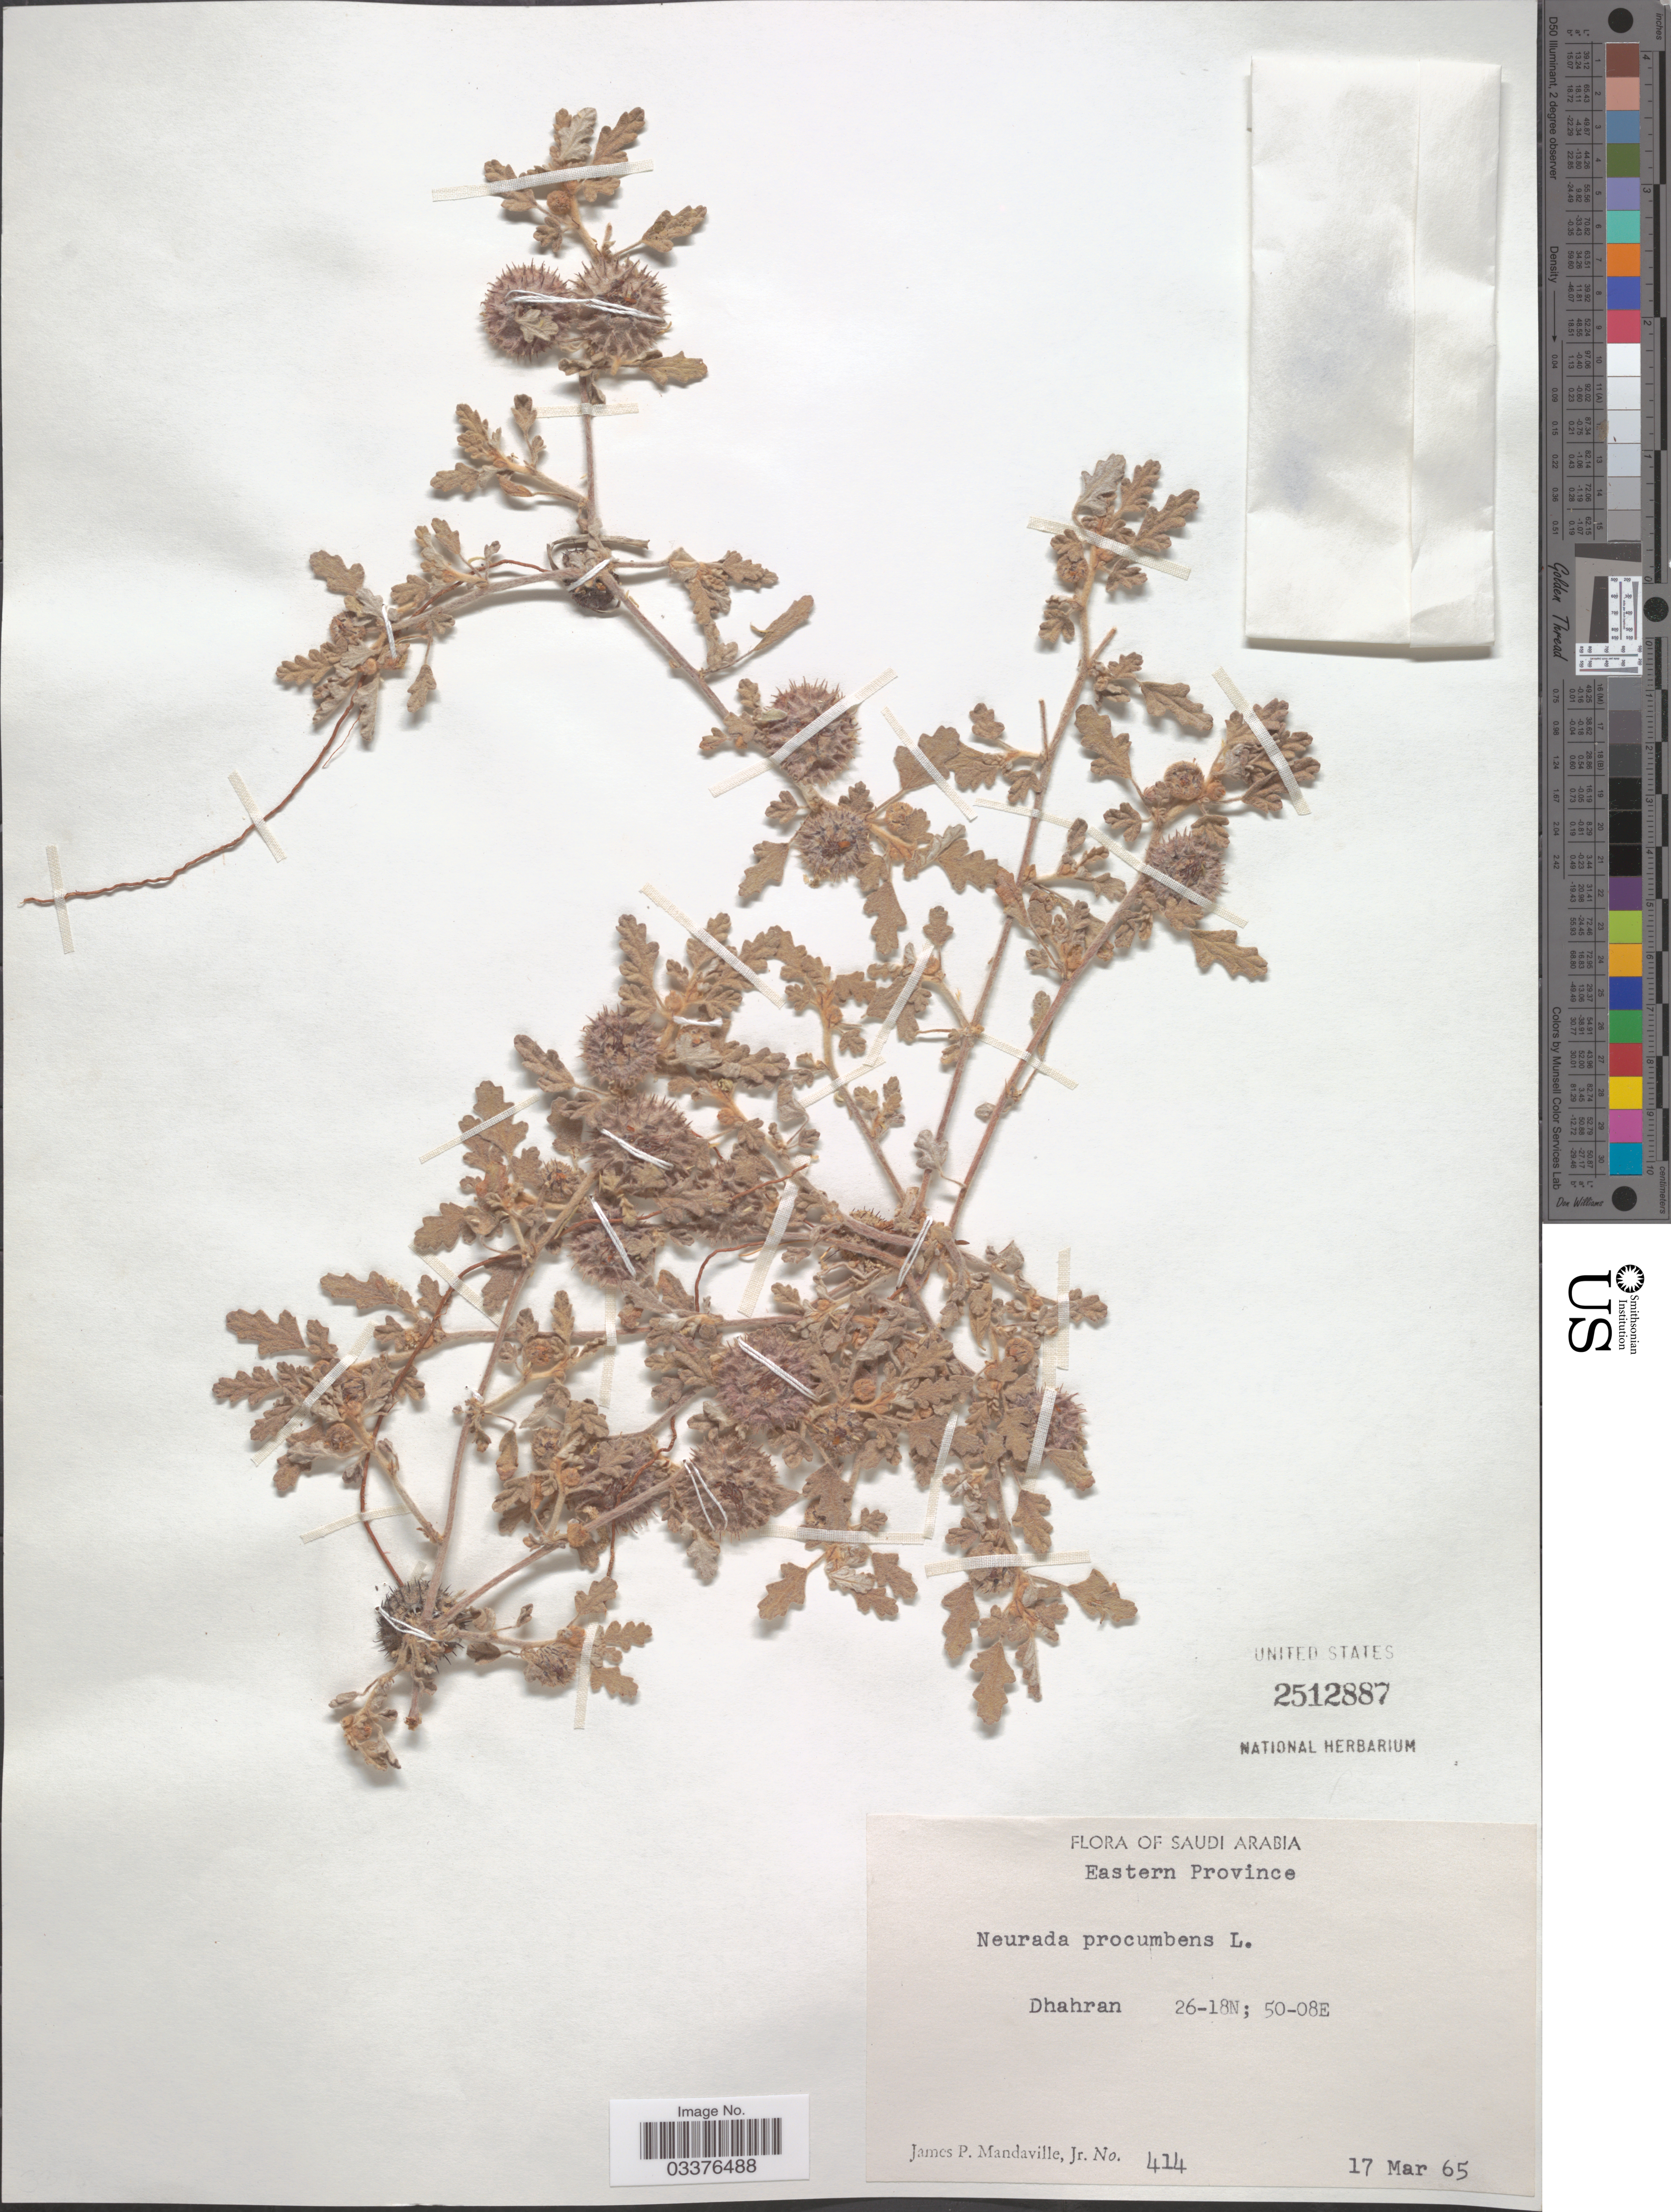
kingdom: Plantae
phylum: Tracheophyta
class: Magnoliopsida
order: Malvales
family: Neuradaceae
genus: Neurada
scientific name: Neurada procumbens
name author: L.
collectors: J. Mandaville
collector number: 414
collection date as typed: Transcribed d/m/y: 17/3/65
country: Saudi Arabia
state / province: Ash Sharqiyah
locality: Eastern Province. Dhahran.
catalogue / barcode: US 2512887